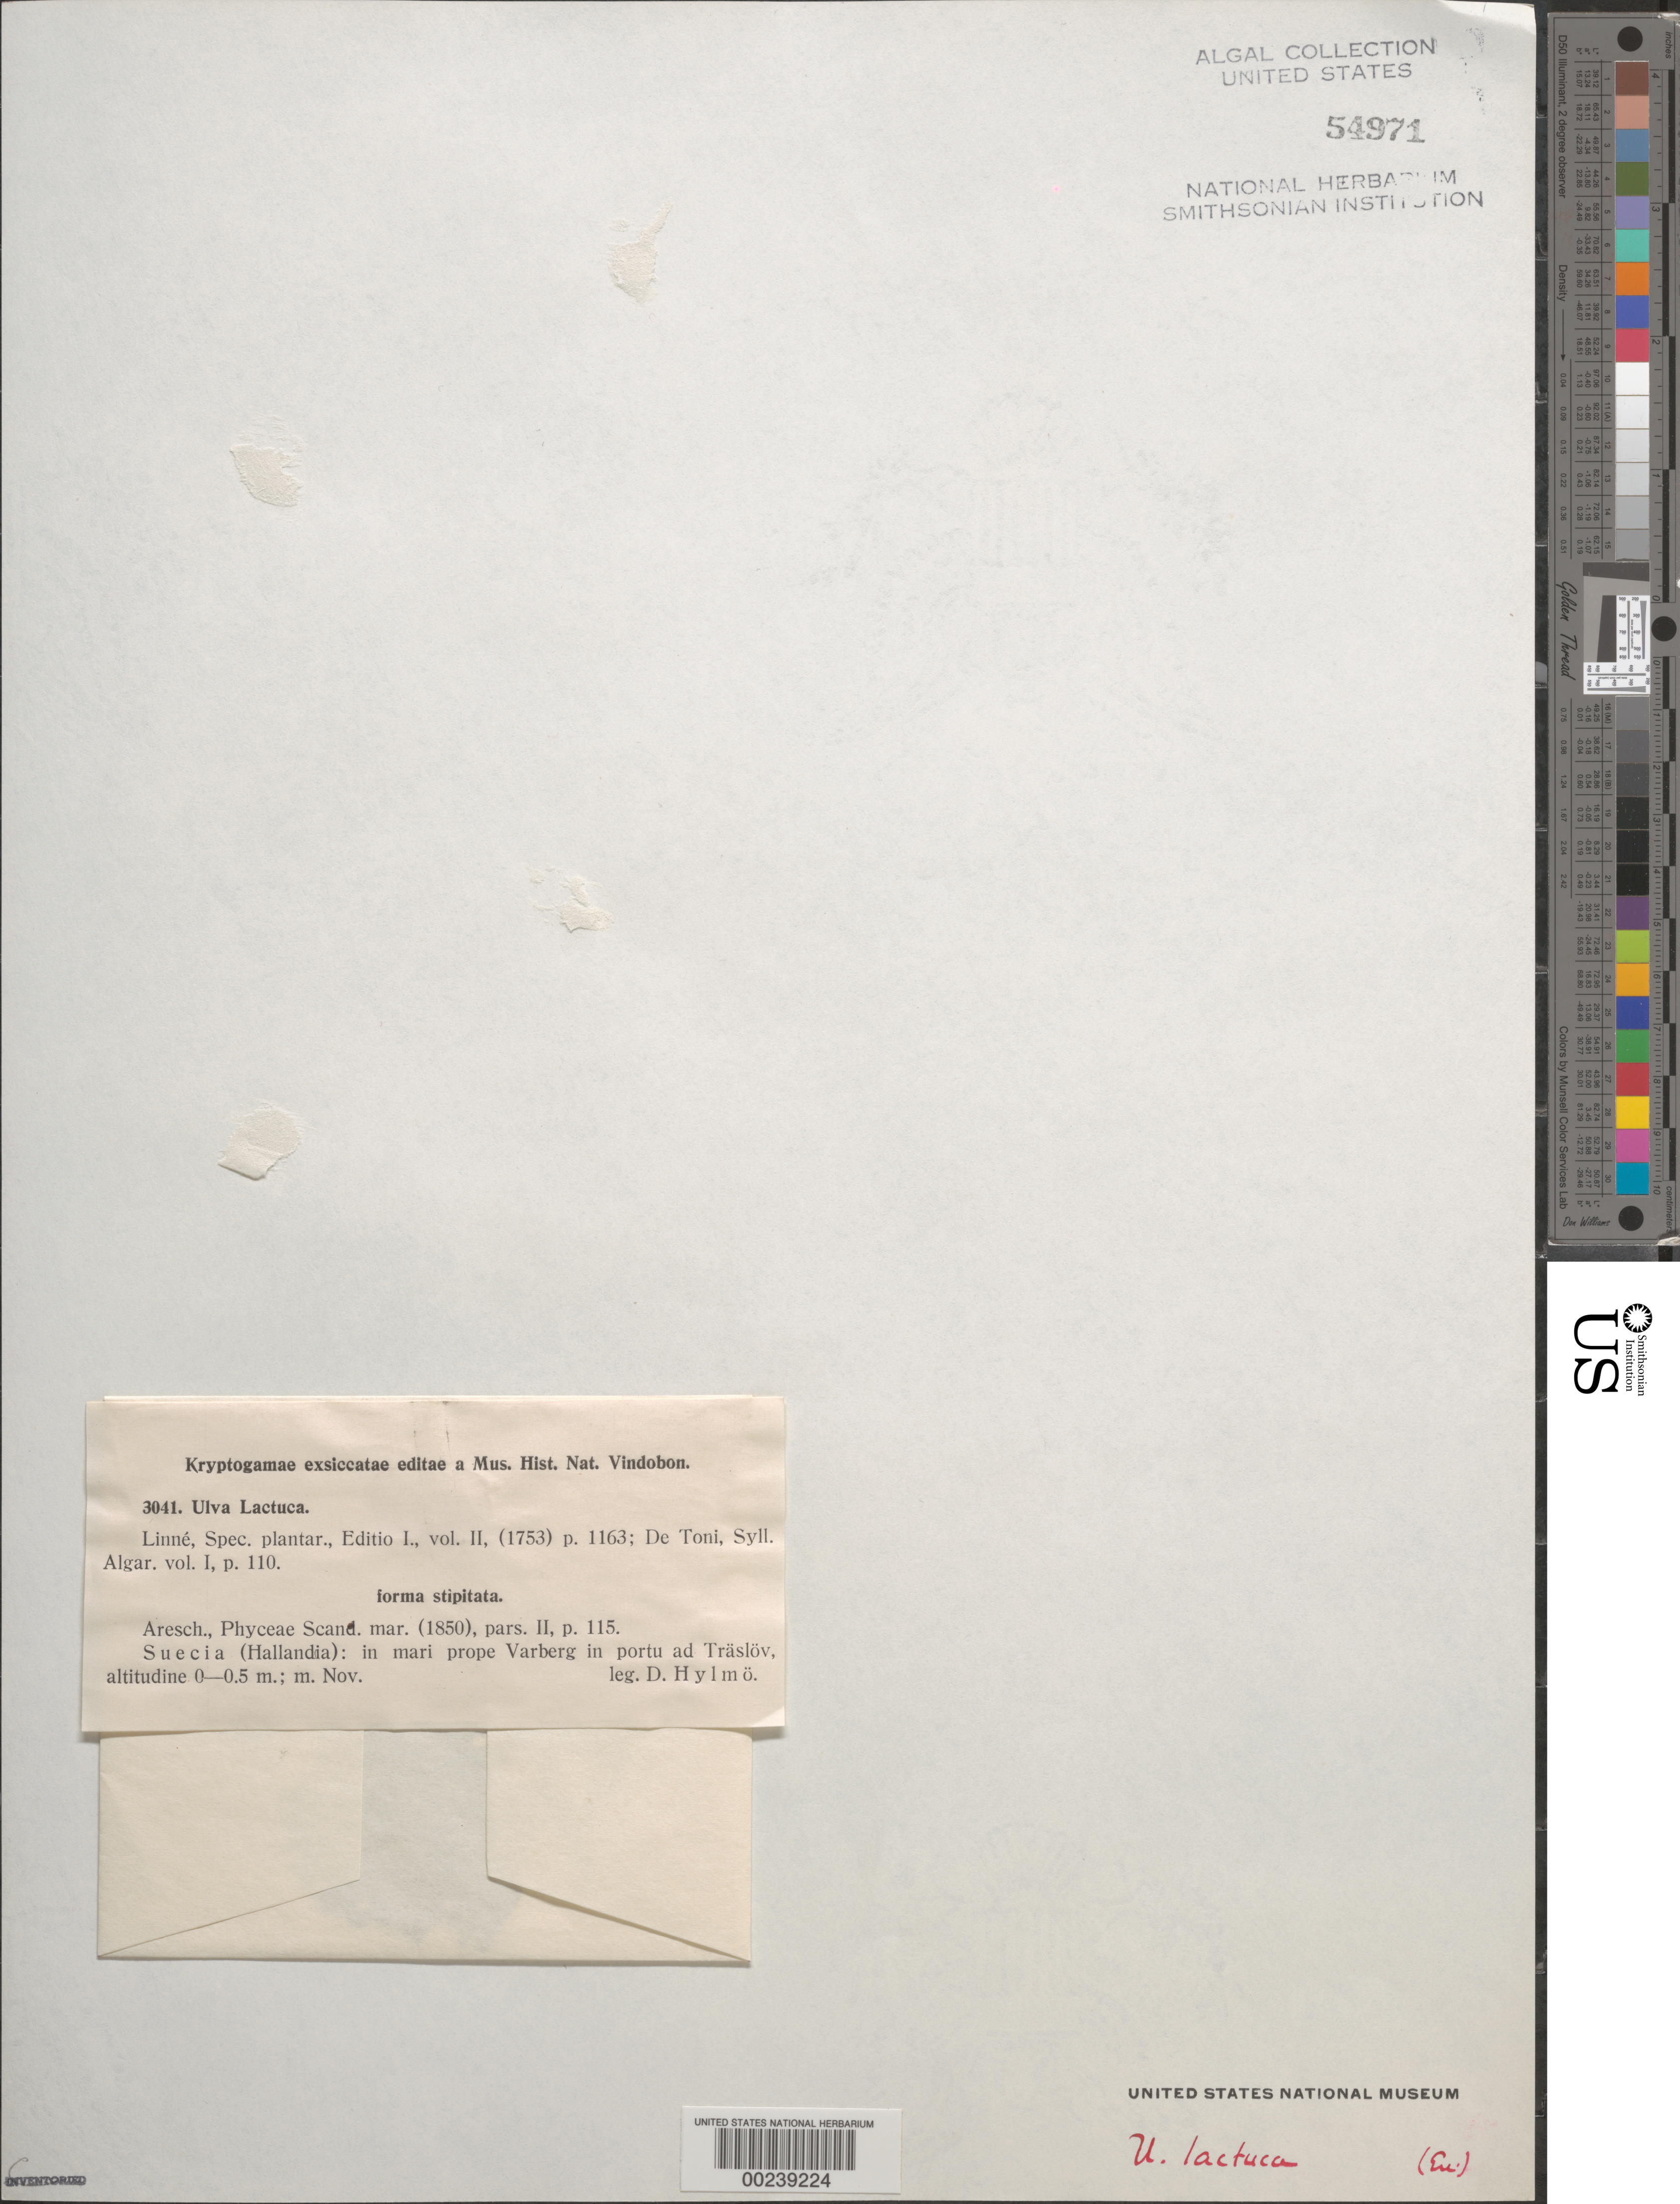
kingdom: Plantae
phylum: Chlorophyta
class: Ulvophyceae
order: Ulvales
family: Ulvaceae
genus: Ulva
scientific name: Ulva lactuca f. stipitata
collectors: D. Hylmo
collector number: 3041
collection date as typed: Nov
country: Sweden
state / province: Halland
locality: Sea near varberg, traslov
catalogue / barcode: US 54971